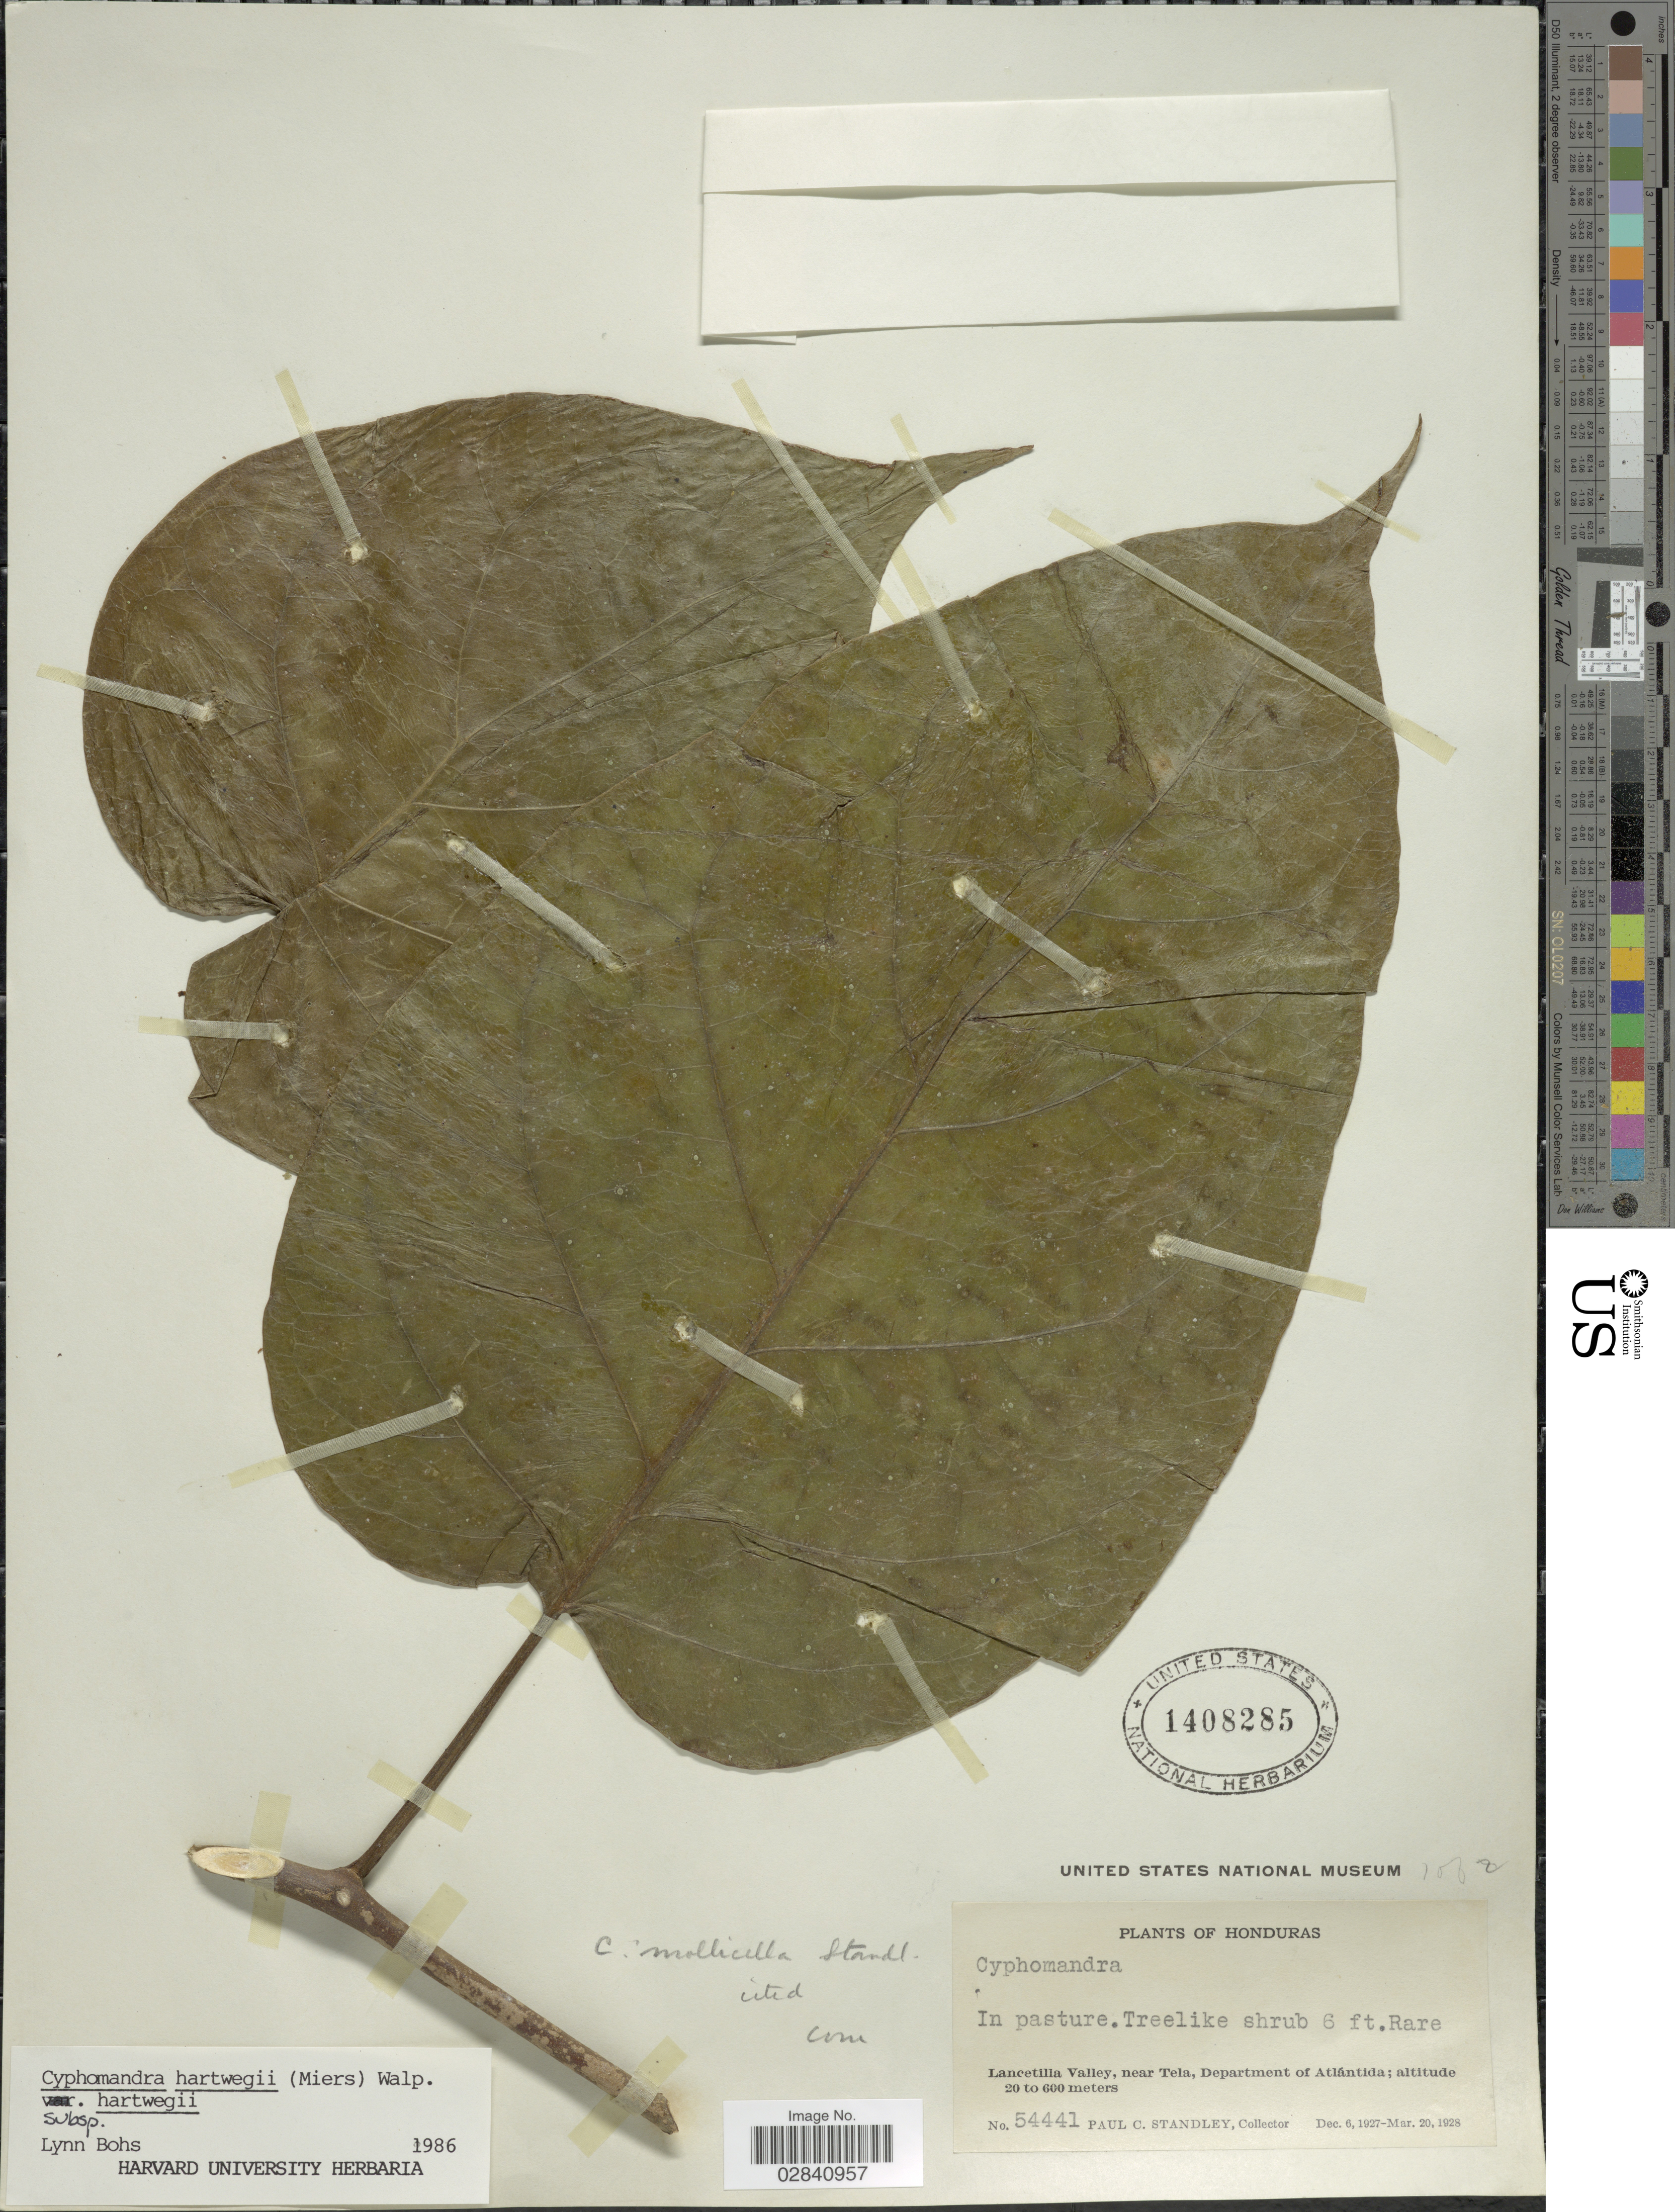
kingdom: Plantae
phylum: Tracheophyta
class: Magnoliopsida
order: Solanales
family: Solanaceae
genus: Cyphomandra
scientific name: Cyphomandra hartwegii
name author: (Miers) Sendtn. ex Walp.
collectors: P. C. Standley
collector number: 54441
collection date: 1927-12-06/1928-03-20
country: Honduras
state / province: Atlántida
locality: Lancetilla Valley, near Tela, Department of Atántida.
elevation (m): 20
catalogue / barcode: US 1408285